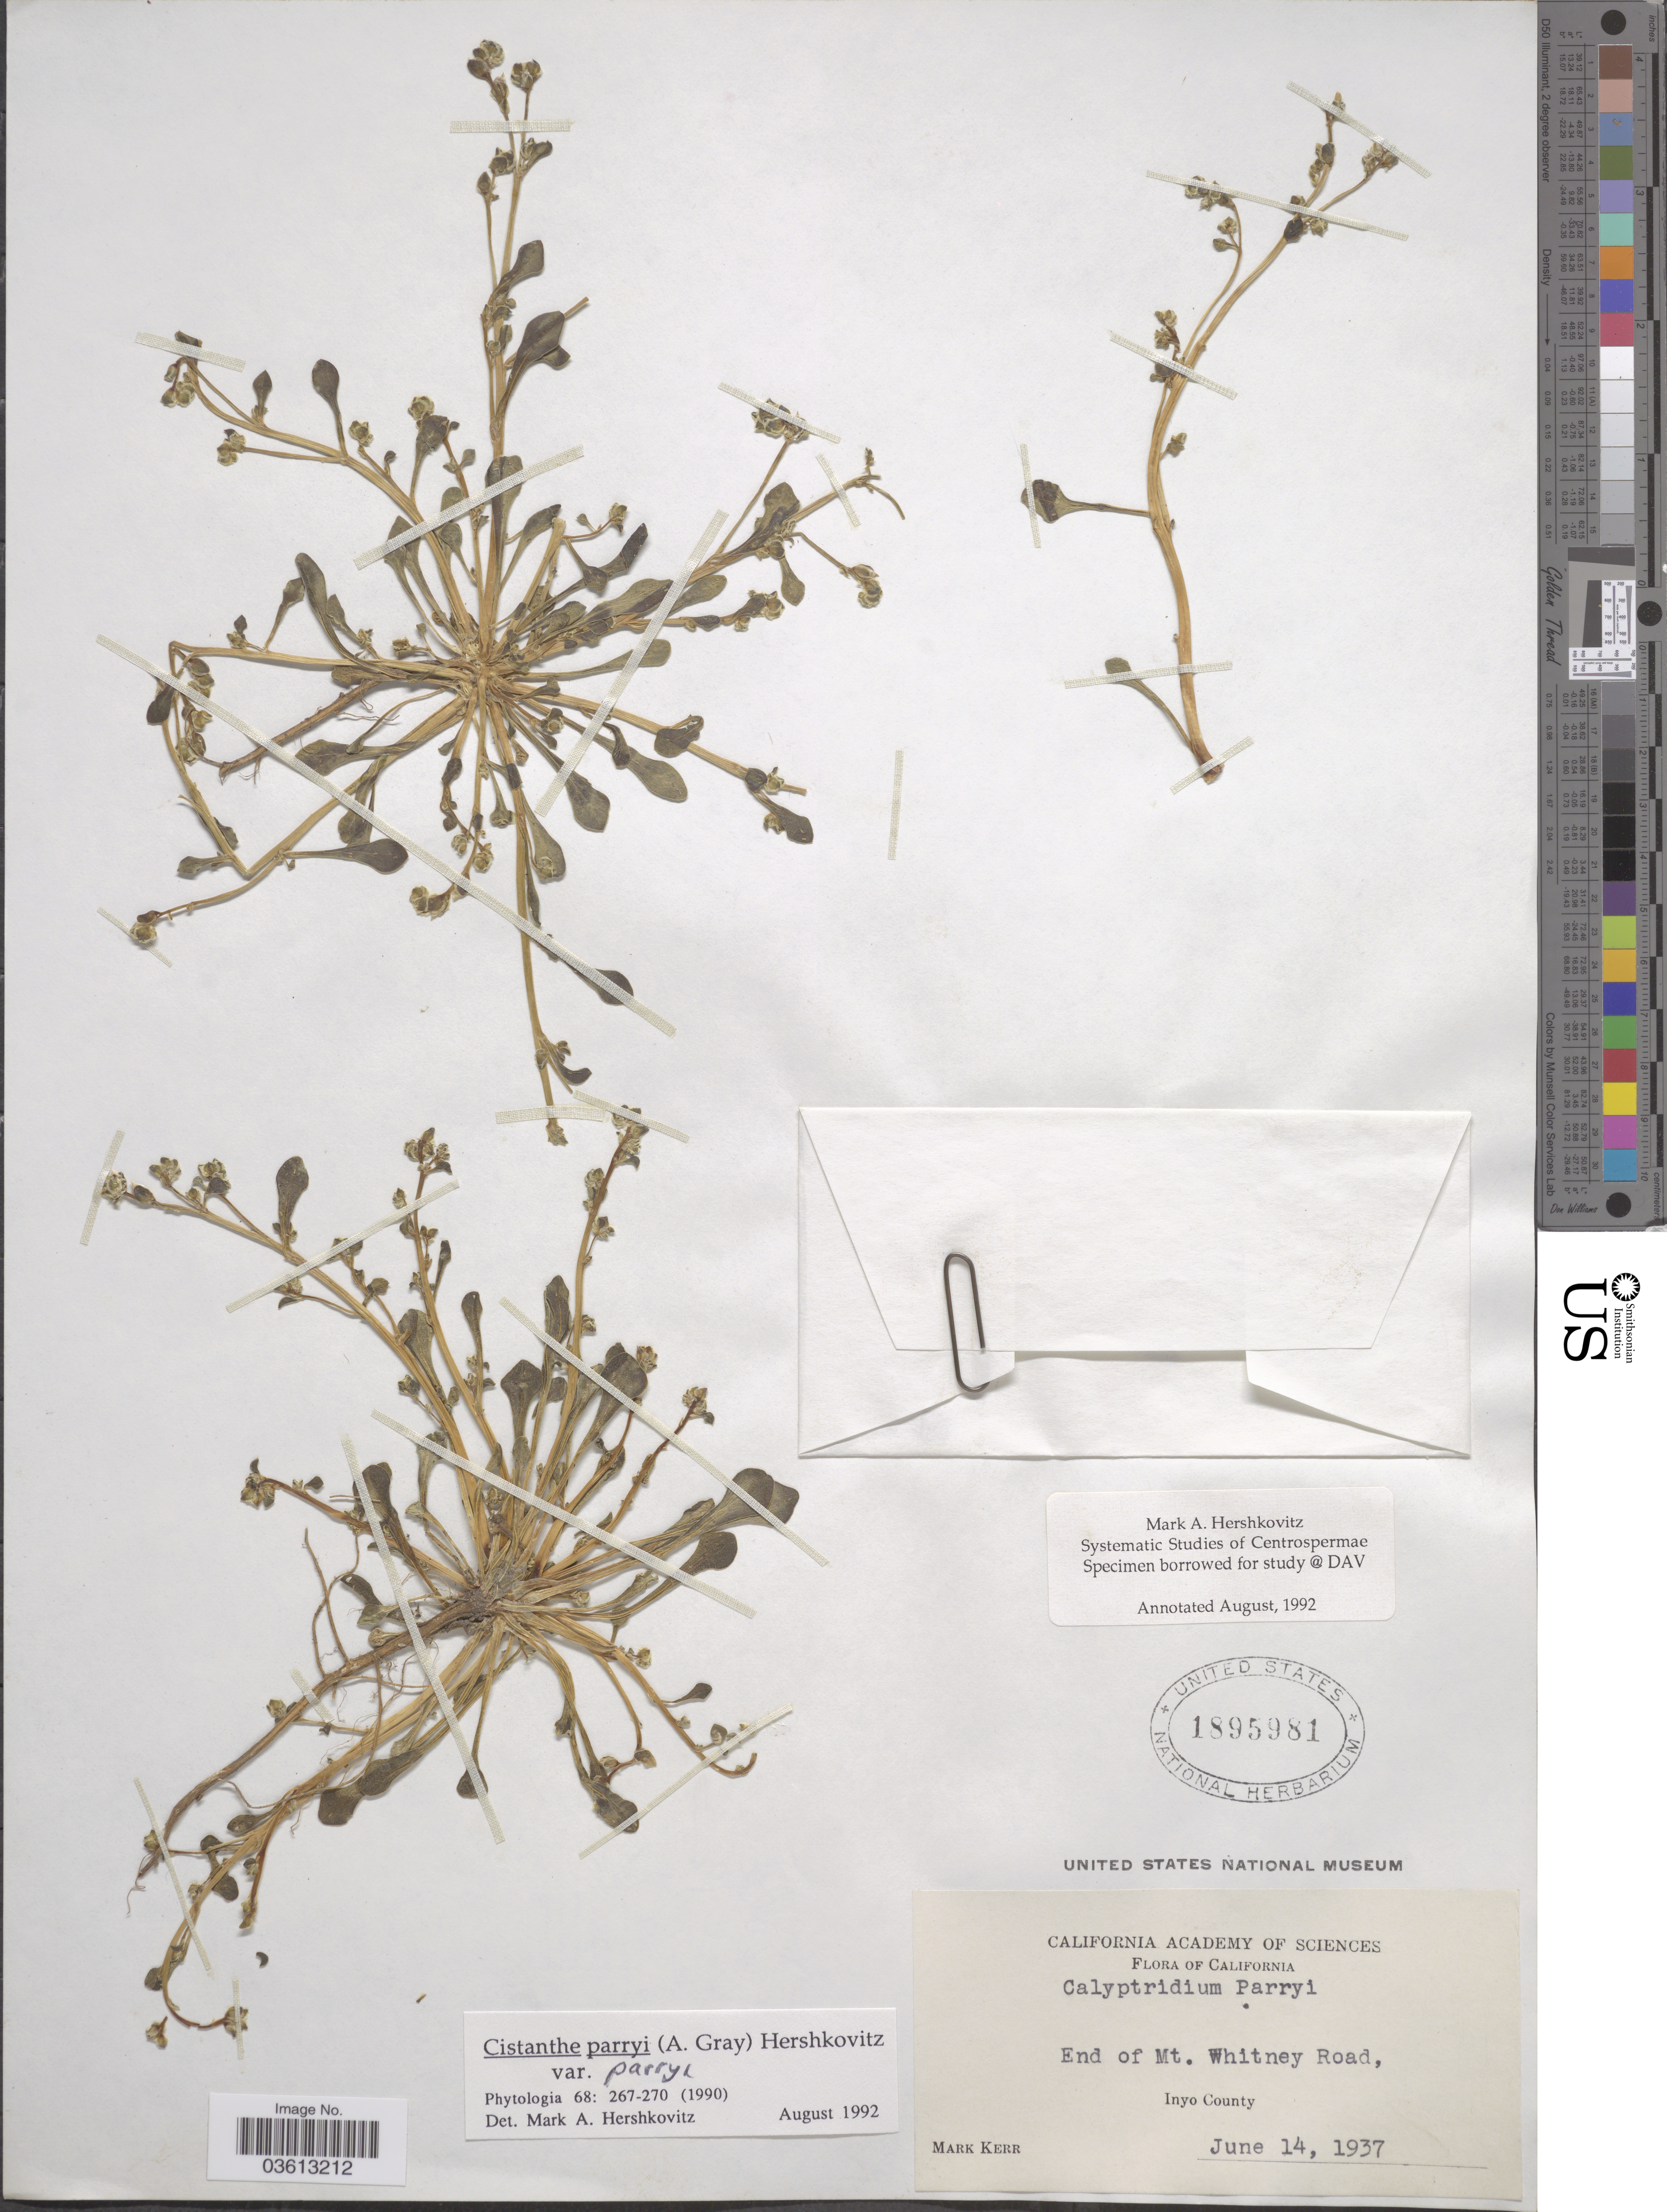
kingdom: Plantae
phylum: Tracheophyta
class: Magnoliopsida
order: Caryophyllales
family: Montiaceae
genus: Cistanthe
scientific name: Cistanthe parryi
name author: (A. Gray) Hershk.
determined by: Hershkovitz, Mark Alan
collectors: M. Kerr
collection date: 1937-06-14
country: United States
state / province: California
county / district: Inyo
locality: End of Mt. Whitney Road, Inyo County.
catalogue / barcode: US 1895981